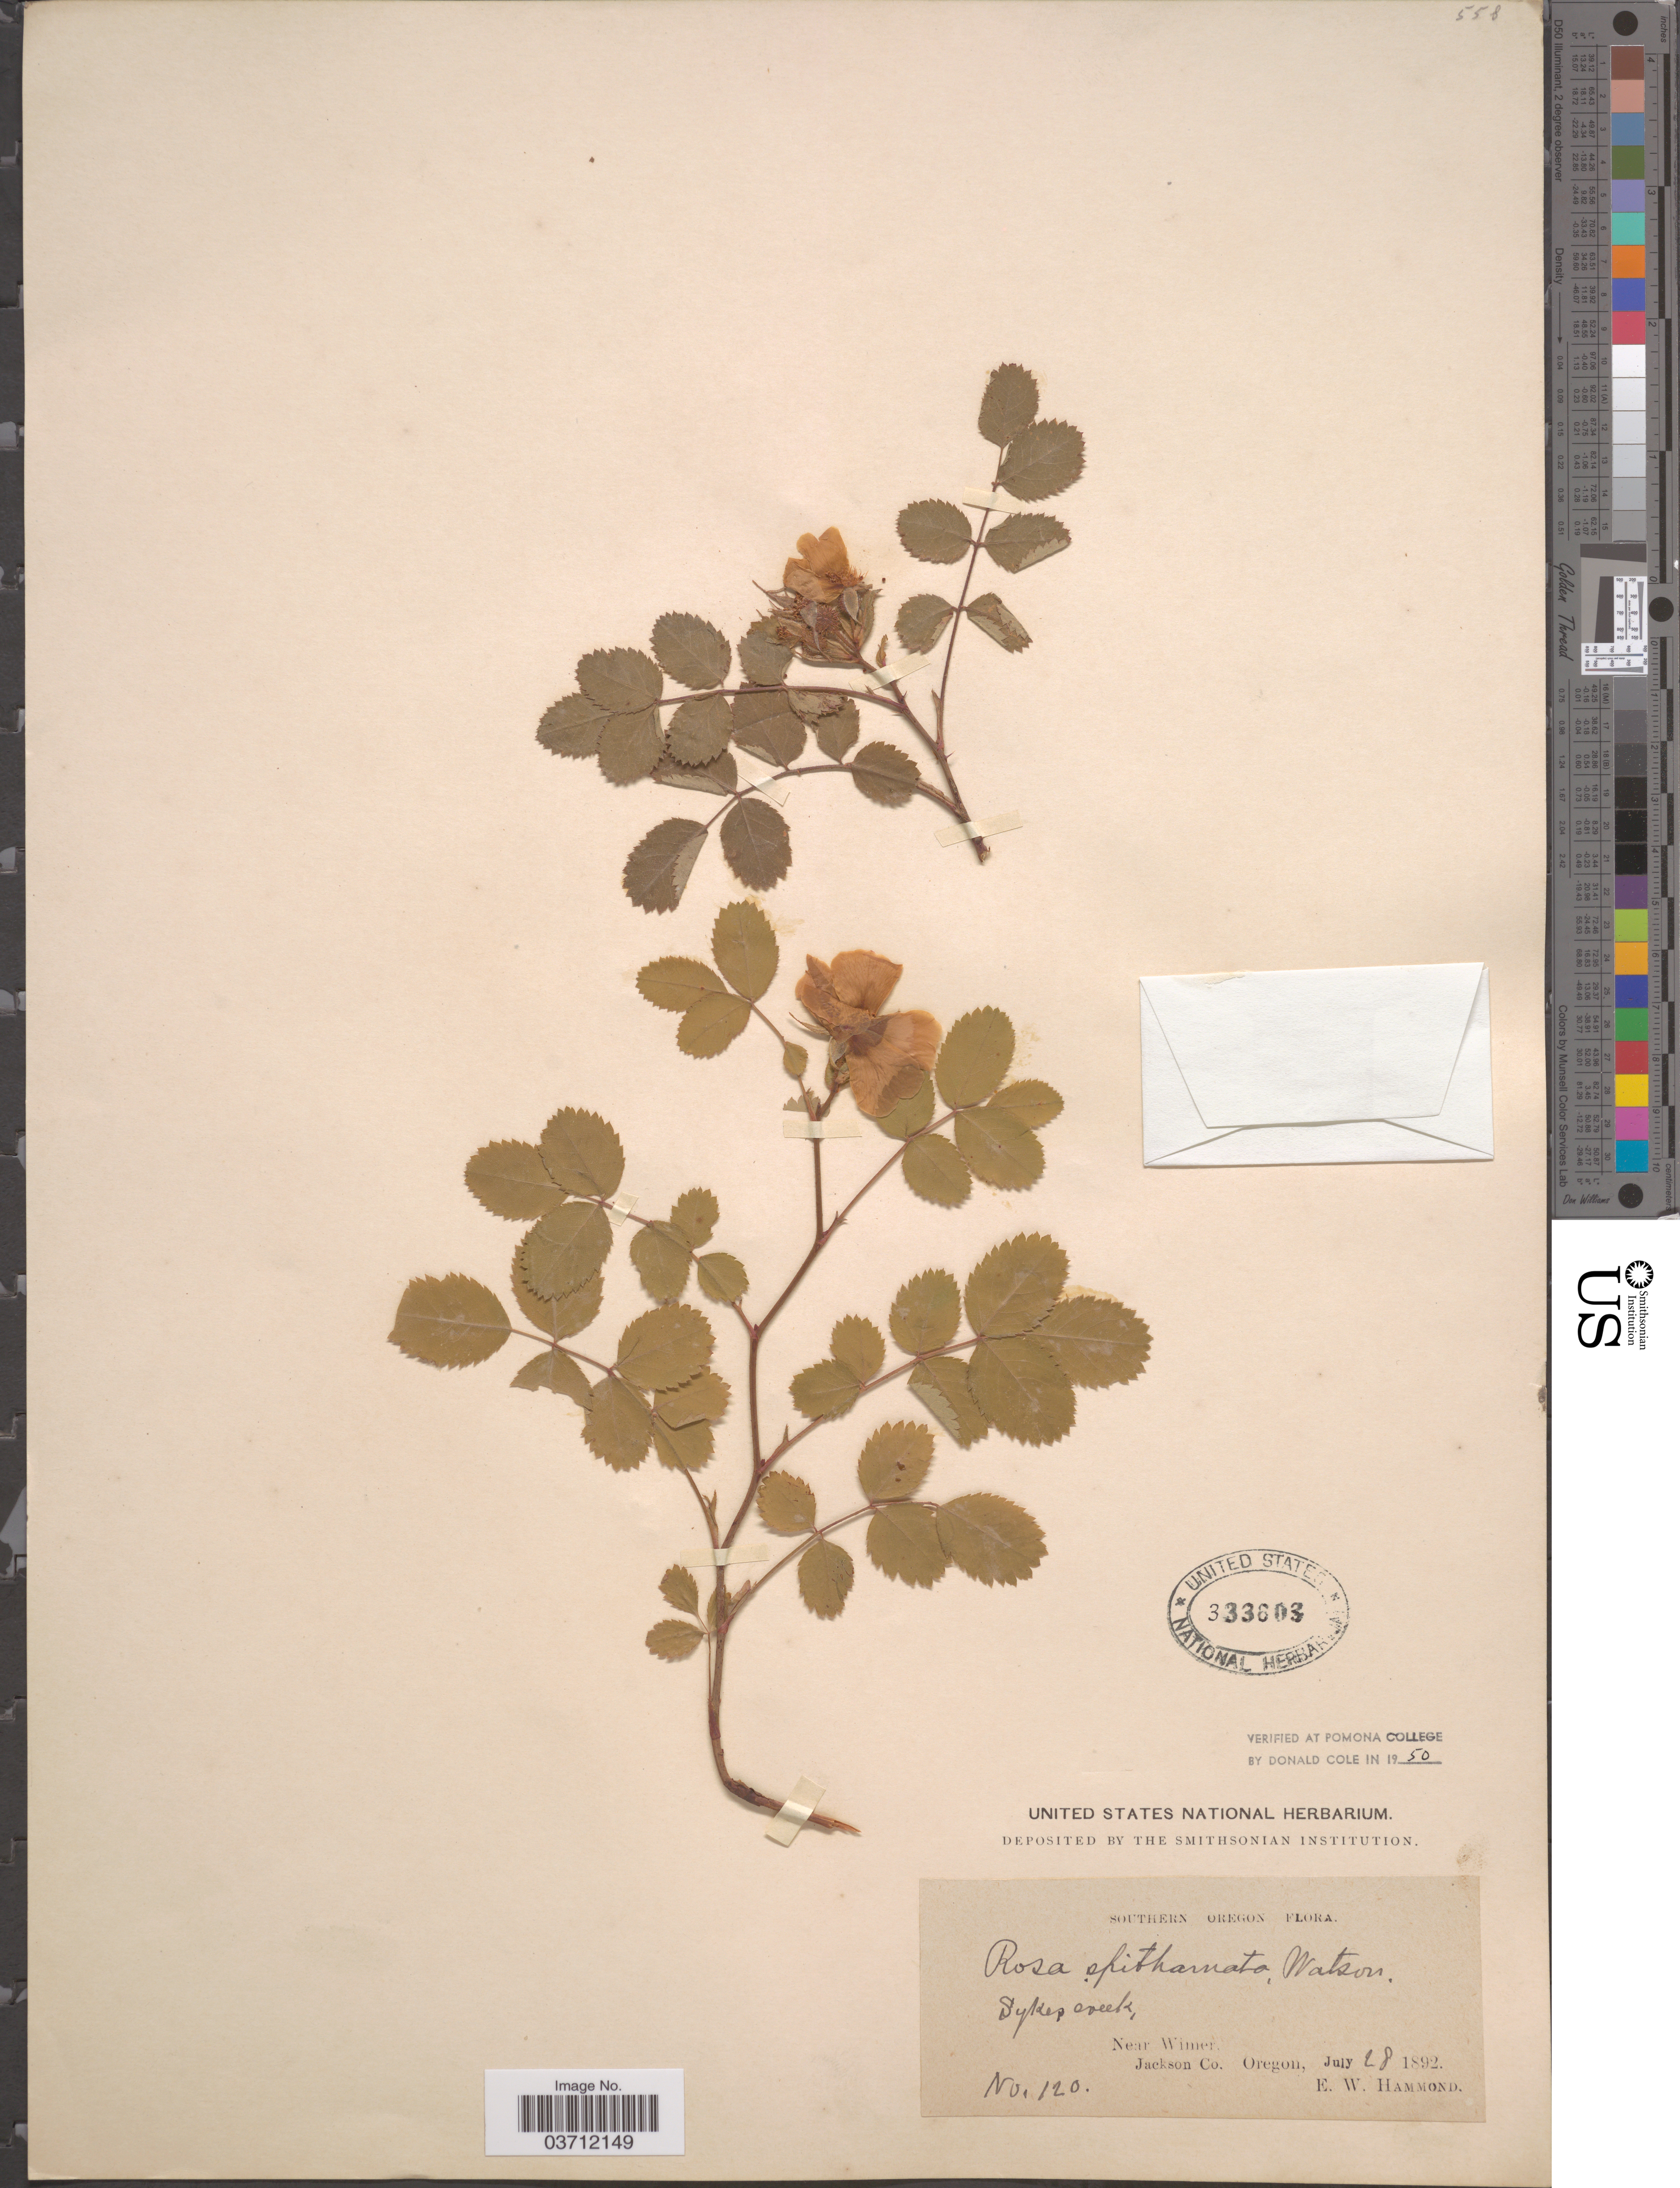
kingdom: Plantae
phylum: Tracheophyta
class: Magnoliopsida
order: Rosales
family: Rosaceae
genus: Rosa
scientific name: Rosa spithamea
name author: S. Watson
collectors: E. Hammond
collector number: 120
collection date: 1892-07-28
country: United States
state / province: Oregon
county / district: Jackson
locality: Southern Oregon. Sykes Creek, Near Wimer. Jackson Co.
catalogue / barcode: US 333603